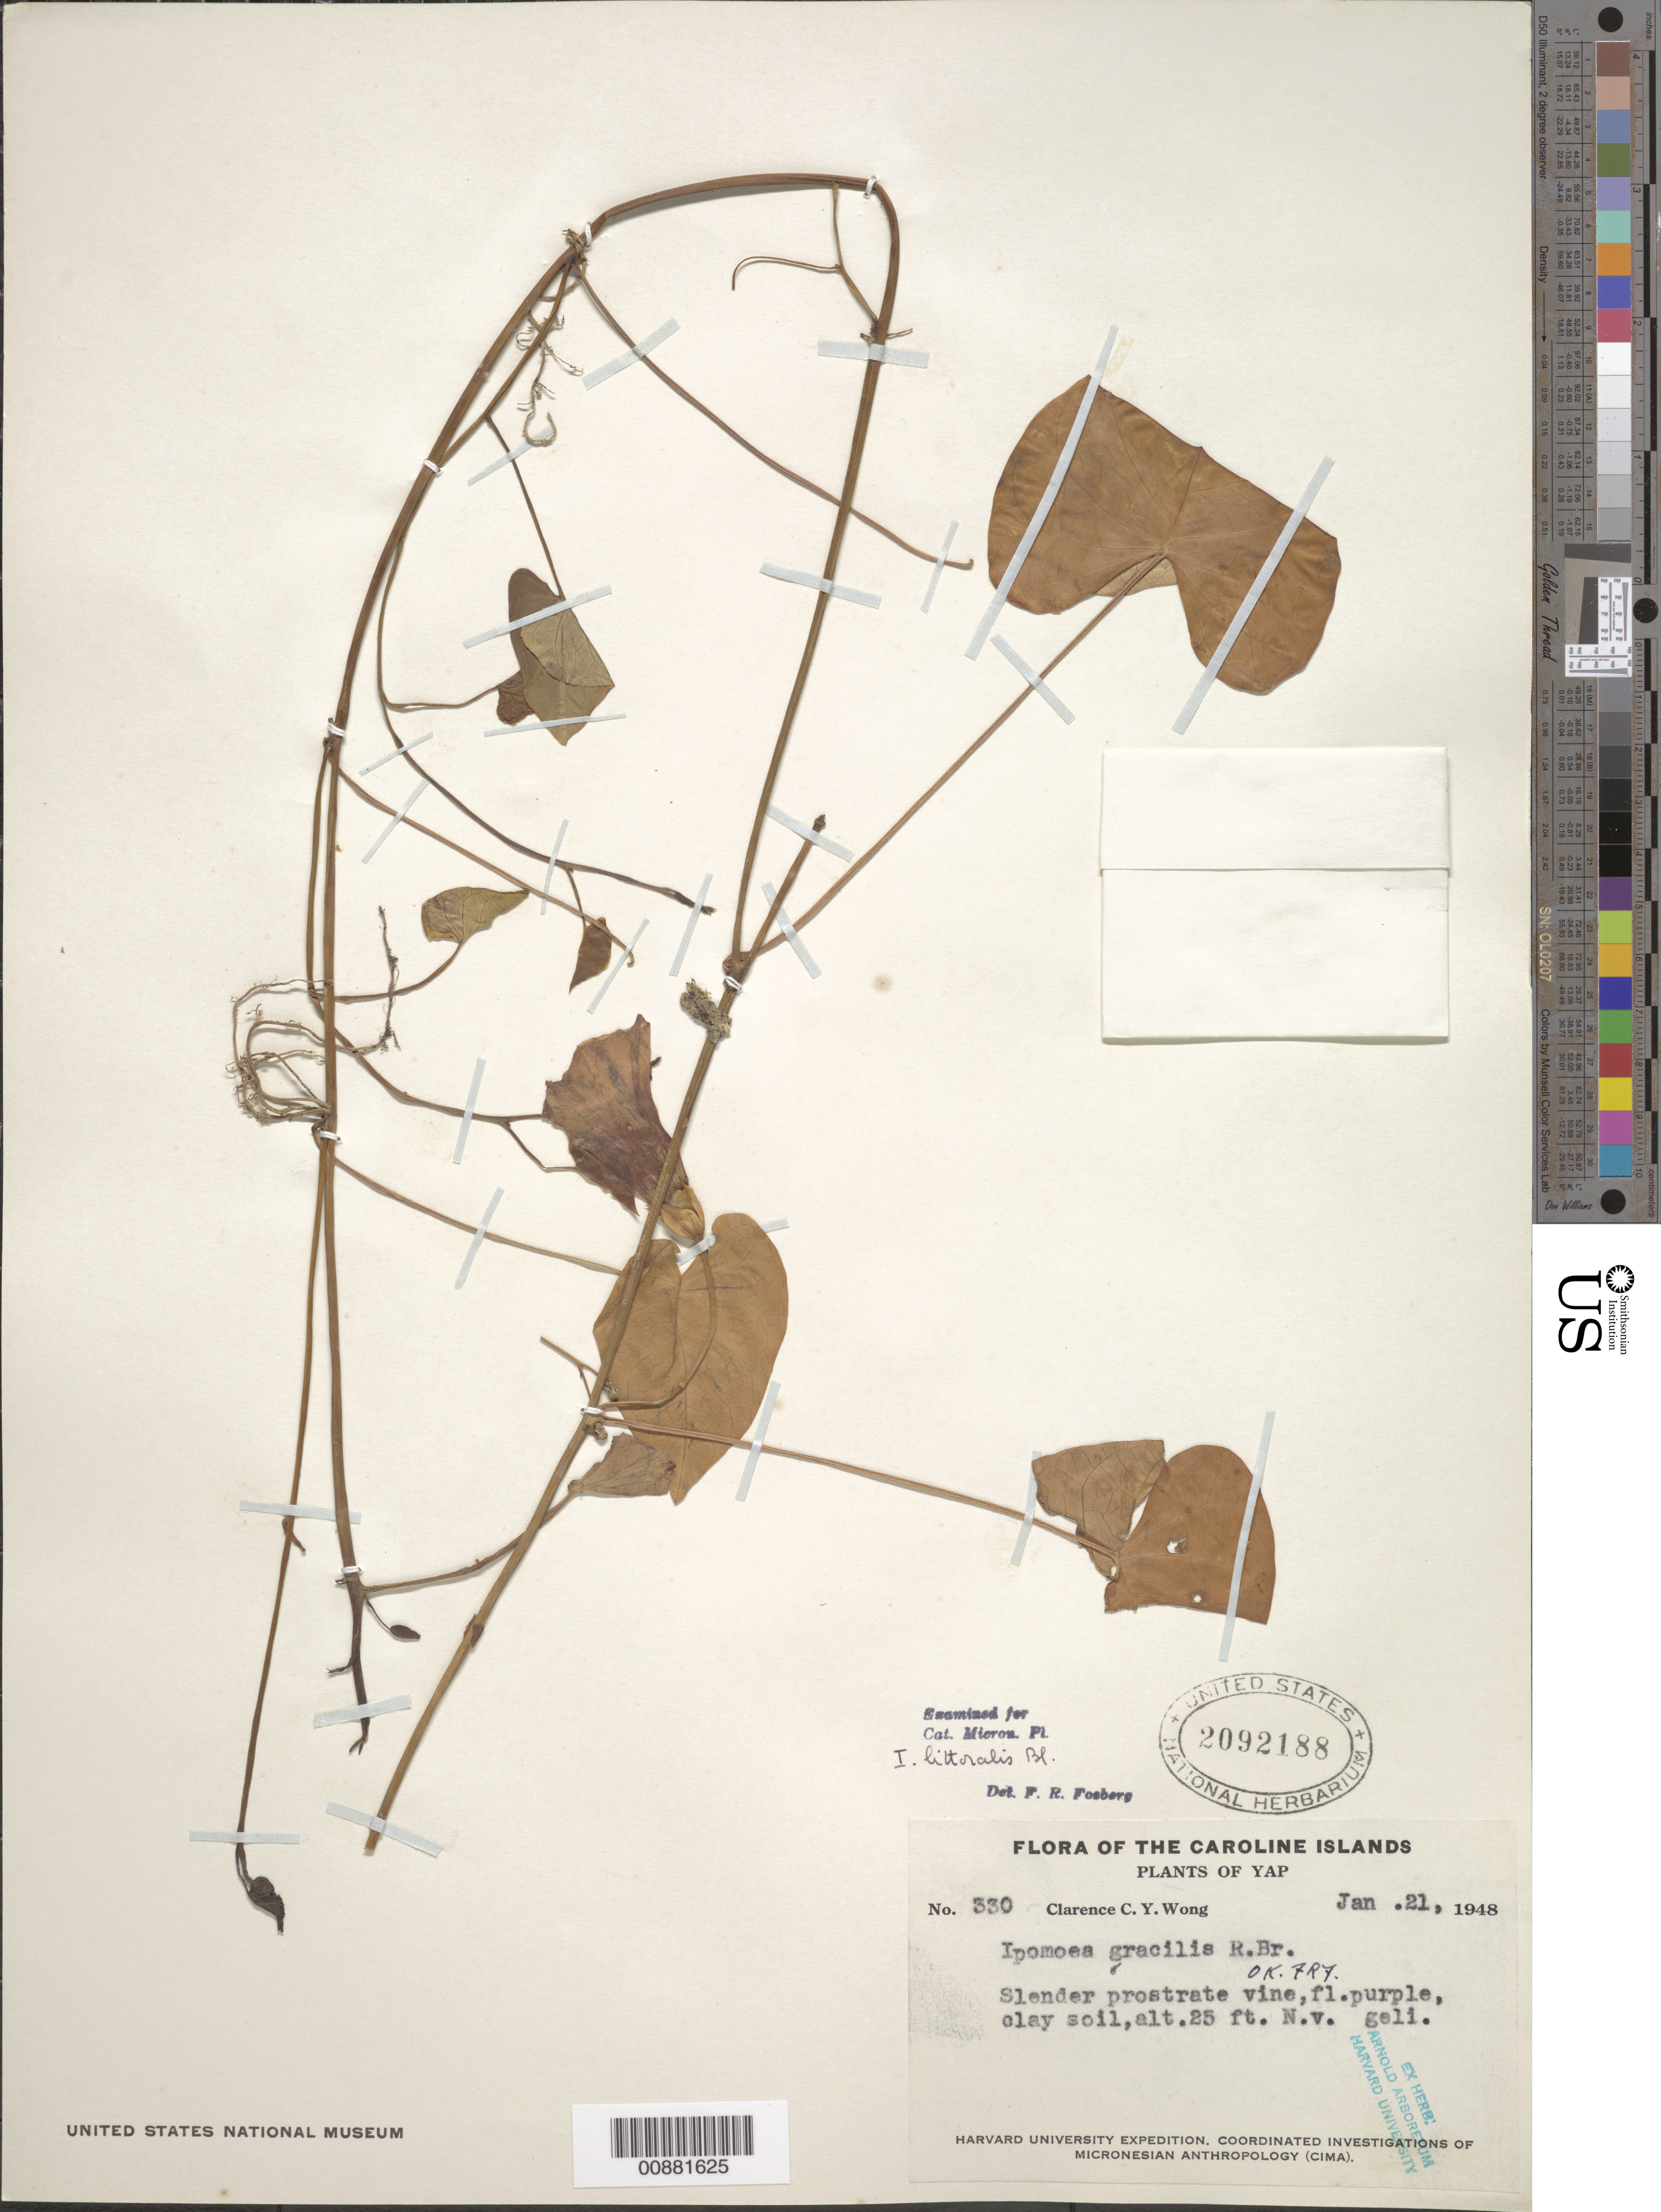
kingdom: Plantae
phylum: Tracheophyta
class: Magnoliopsida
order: Solanales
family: Convolvulaceae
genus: Ipomoea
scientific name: Ipomoea littoralis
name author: Blume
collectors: C. Wong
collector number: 330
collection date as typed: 21 Jan 1948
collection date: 1948-01-21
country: Micronesia, Federated States of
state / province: Yap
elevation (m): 8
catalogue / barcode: US 2092188